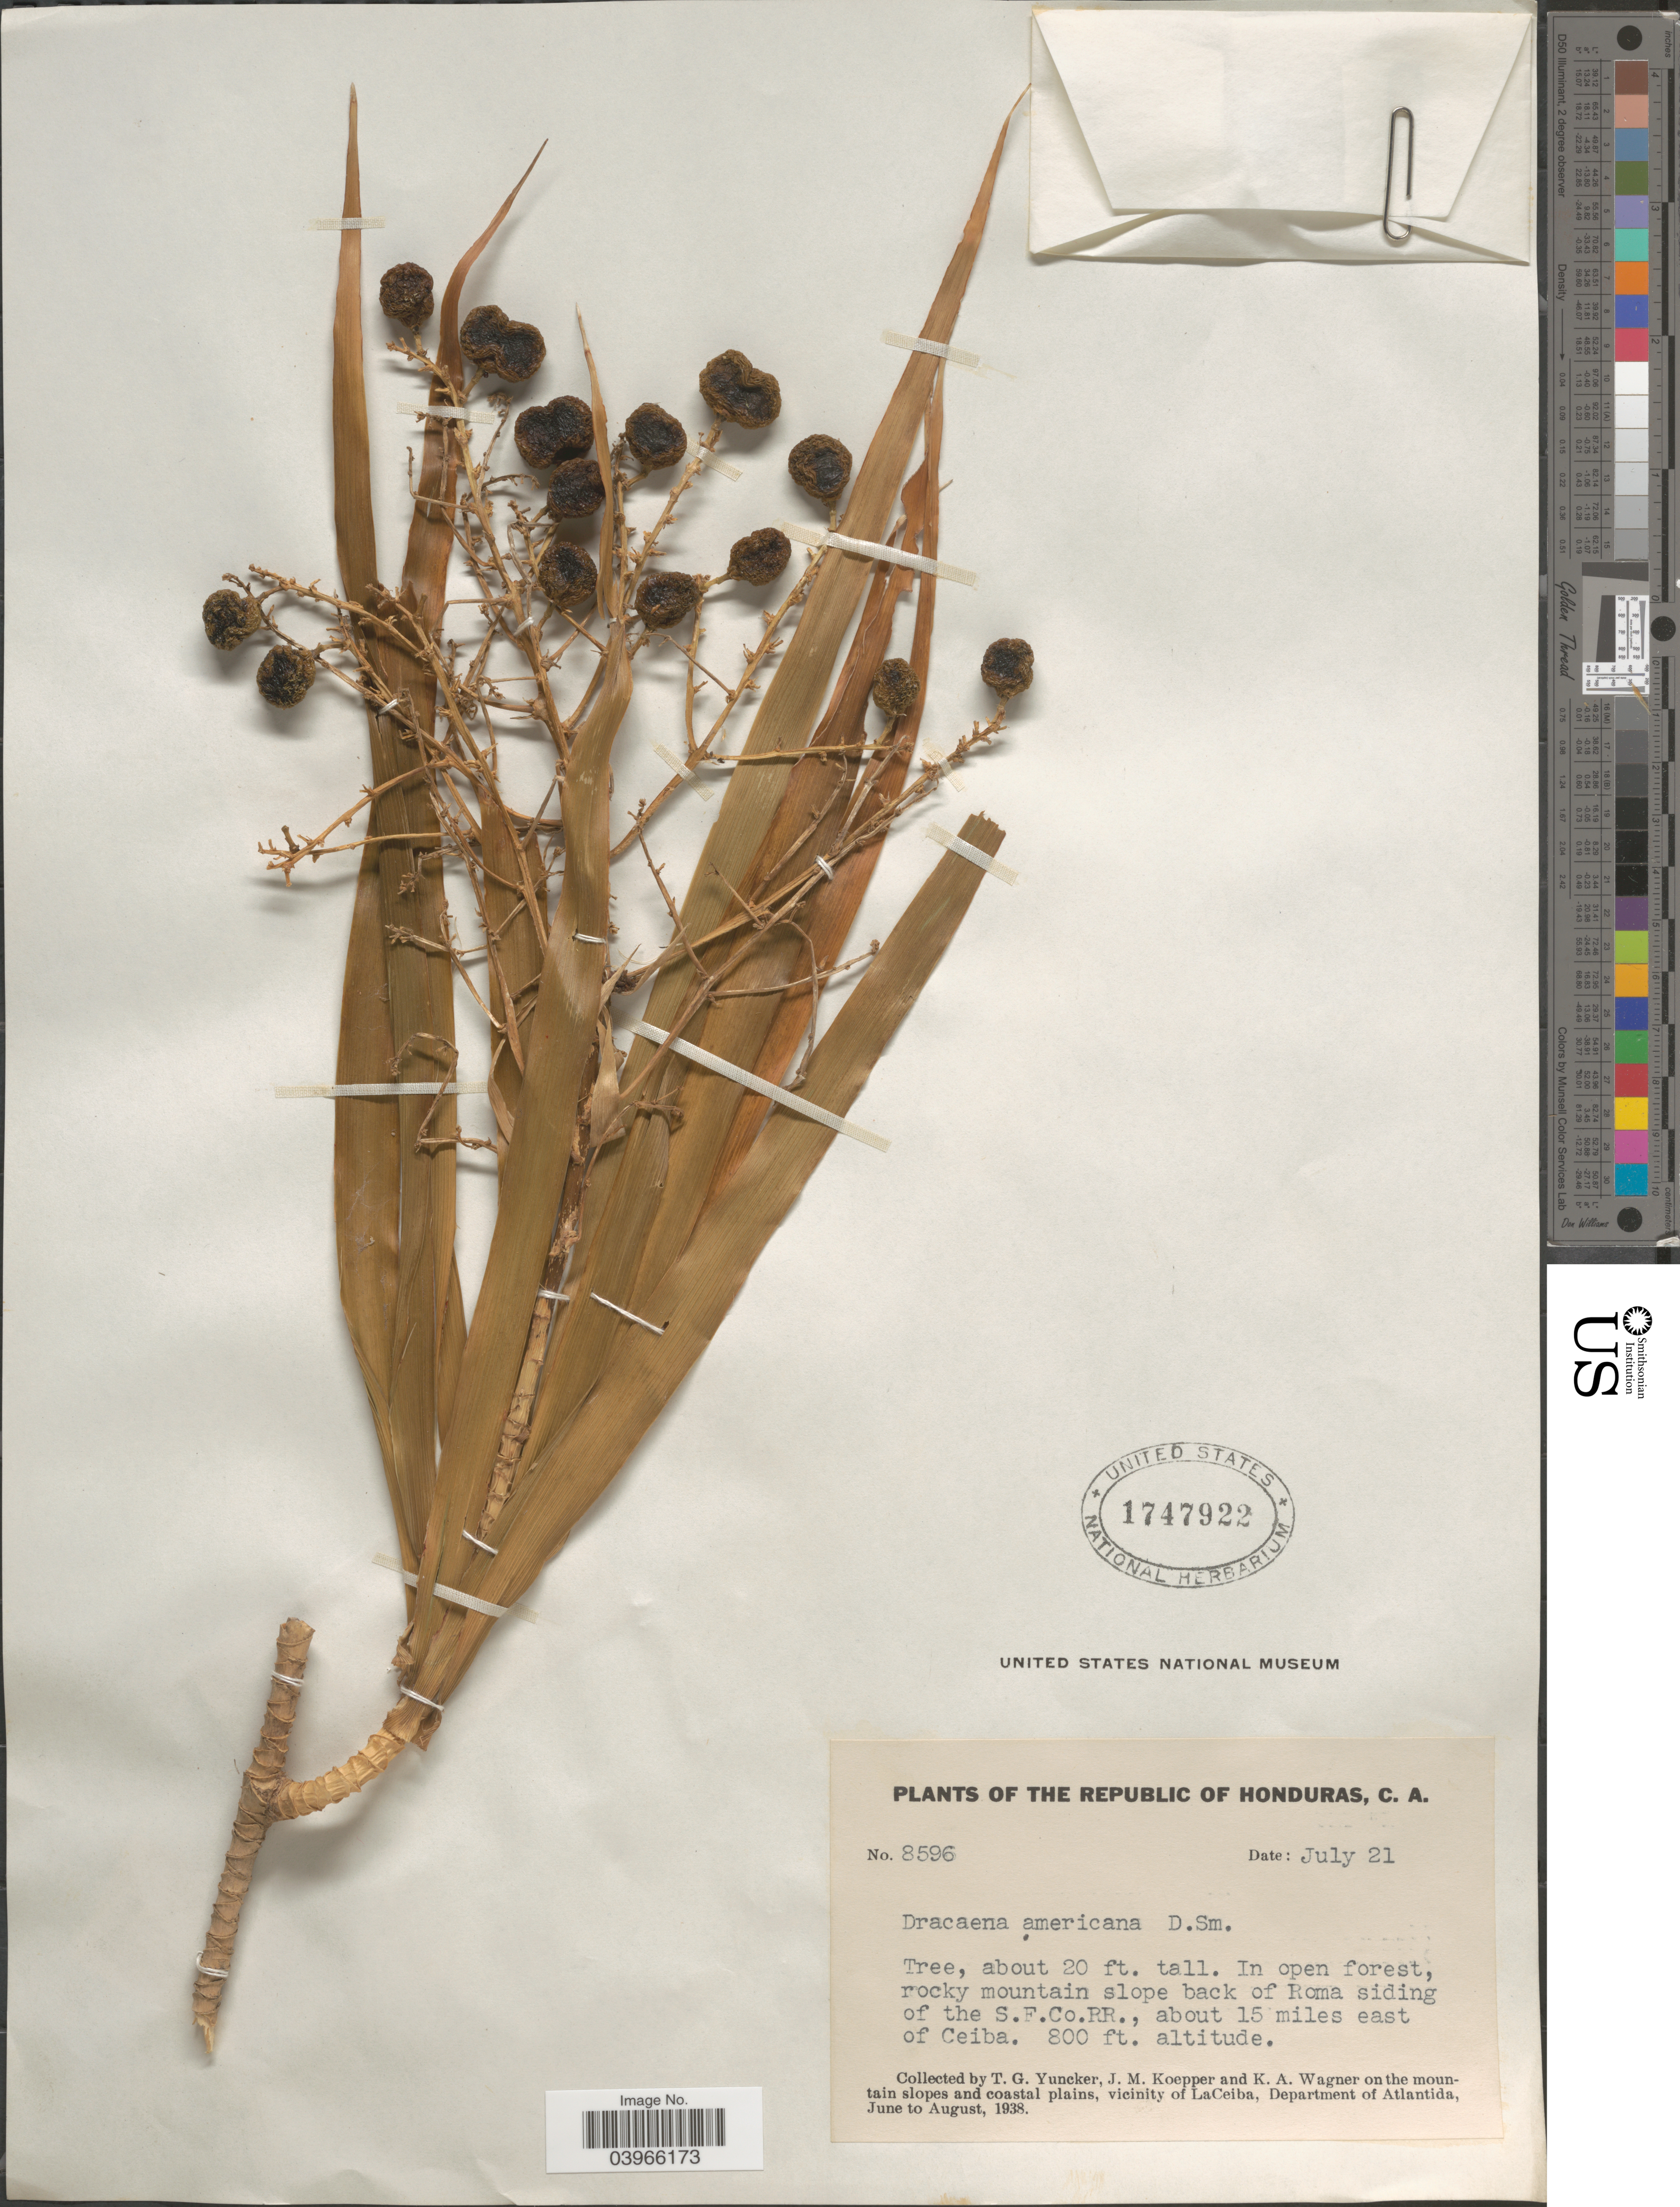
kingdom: Plantae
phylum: Tracheophyta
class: Liliopsida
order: Asparagales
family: Asparagaceae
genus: Dracaena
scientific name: Dracaena americana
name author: Donn. Sm. in Sarg.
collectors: T. G. Yuncker, J. M. Koepper & K. A. Wagner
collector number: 8596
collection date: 1938-07-21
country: Honduras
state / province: Atlantida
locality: The Republic of Honduras. Mountain slope back of Roma siding of the S.F.Co.RR., about 15 miles east of Ceiba. On the mountain slopes and coastal plains, vicinity of LaCeiba, Department of Atlantida.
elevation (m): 244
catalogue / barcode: US 1747922